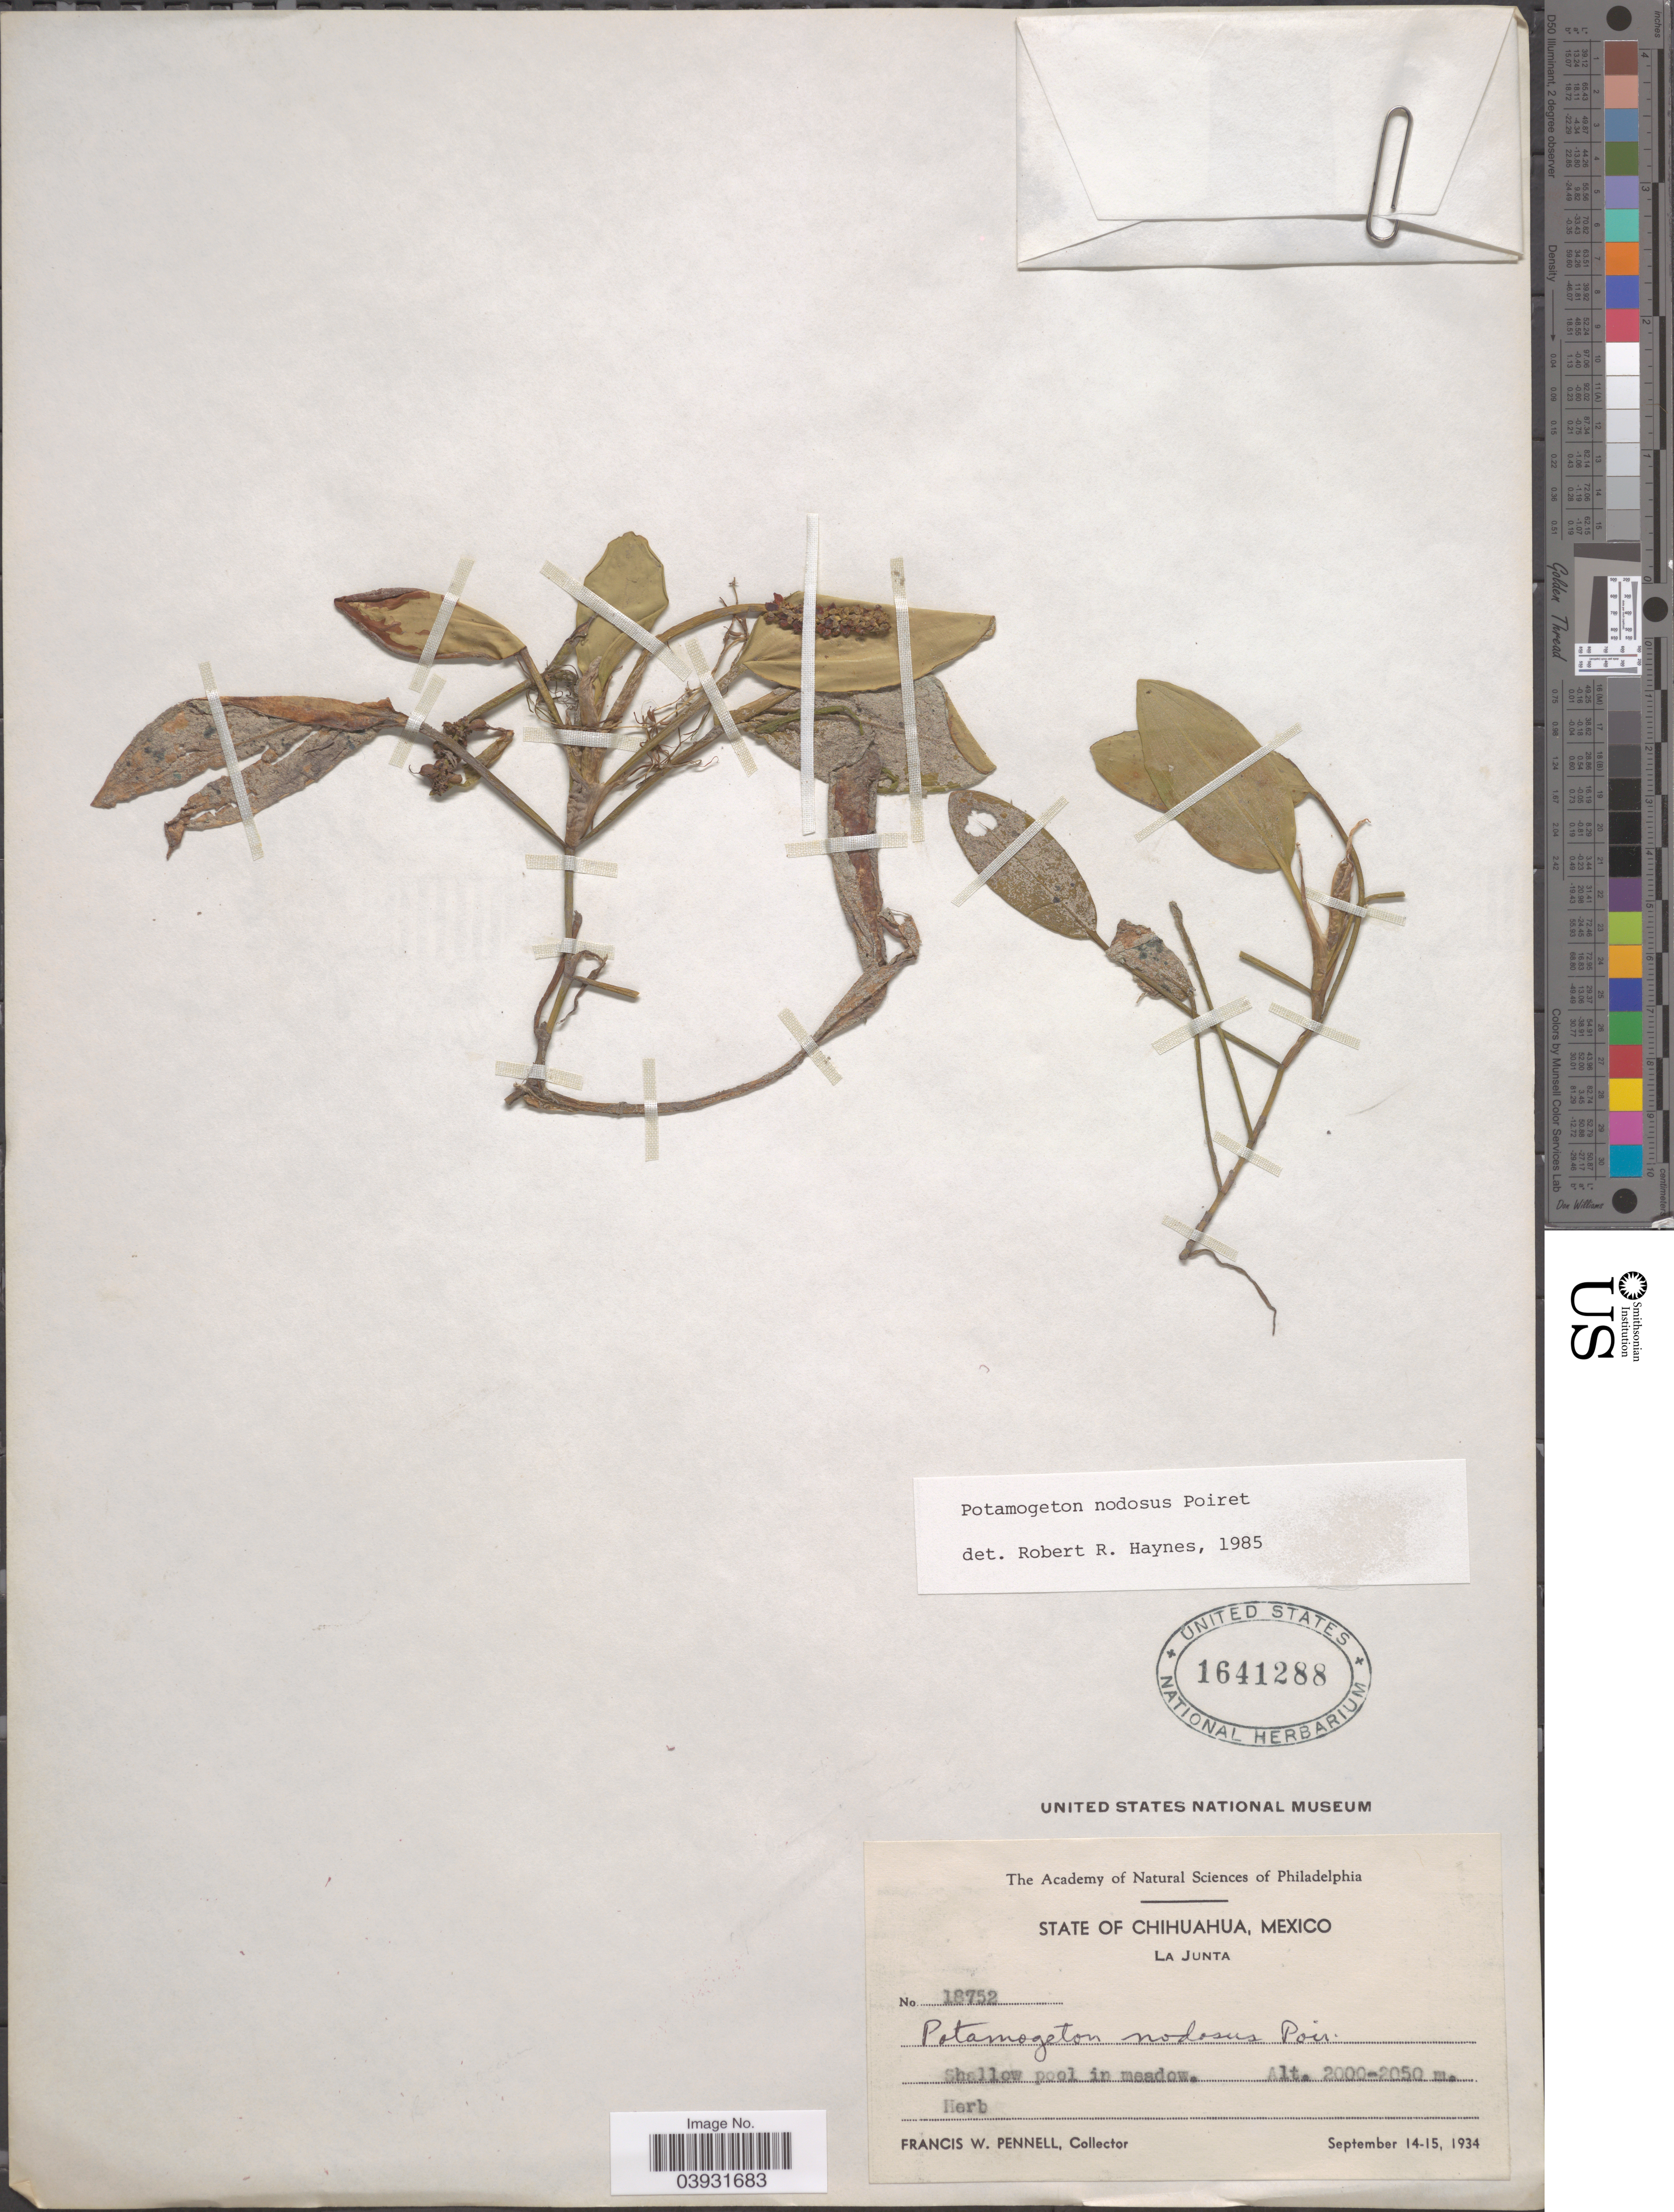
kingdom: Plantae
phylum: Tracheophyta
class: Liliopsida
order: Alismatales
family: Potamogetonaceae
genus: Potamogeton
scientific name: Potamogeton nodosus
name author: Poir.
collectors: F. W. Pennell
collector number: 18752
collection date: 1934-09-14/1934-09-15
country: Mexico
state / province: Chihuahua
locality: La Junta.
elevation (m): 2000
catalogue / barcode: US 1641288